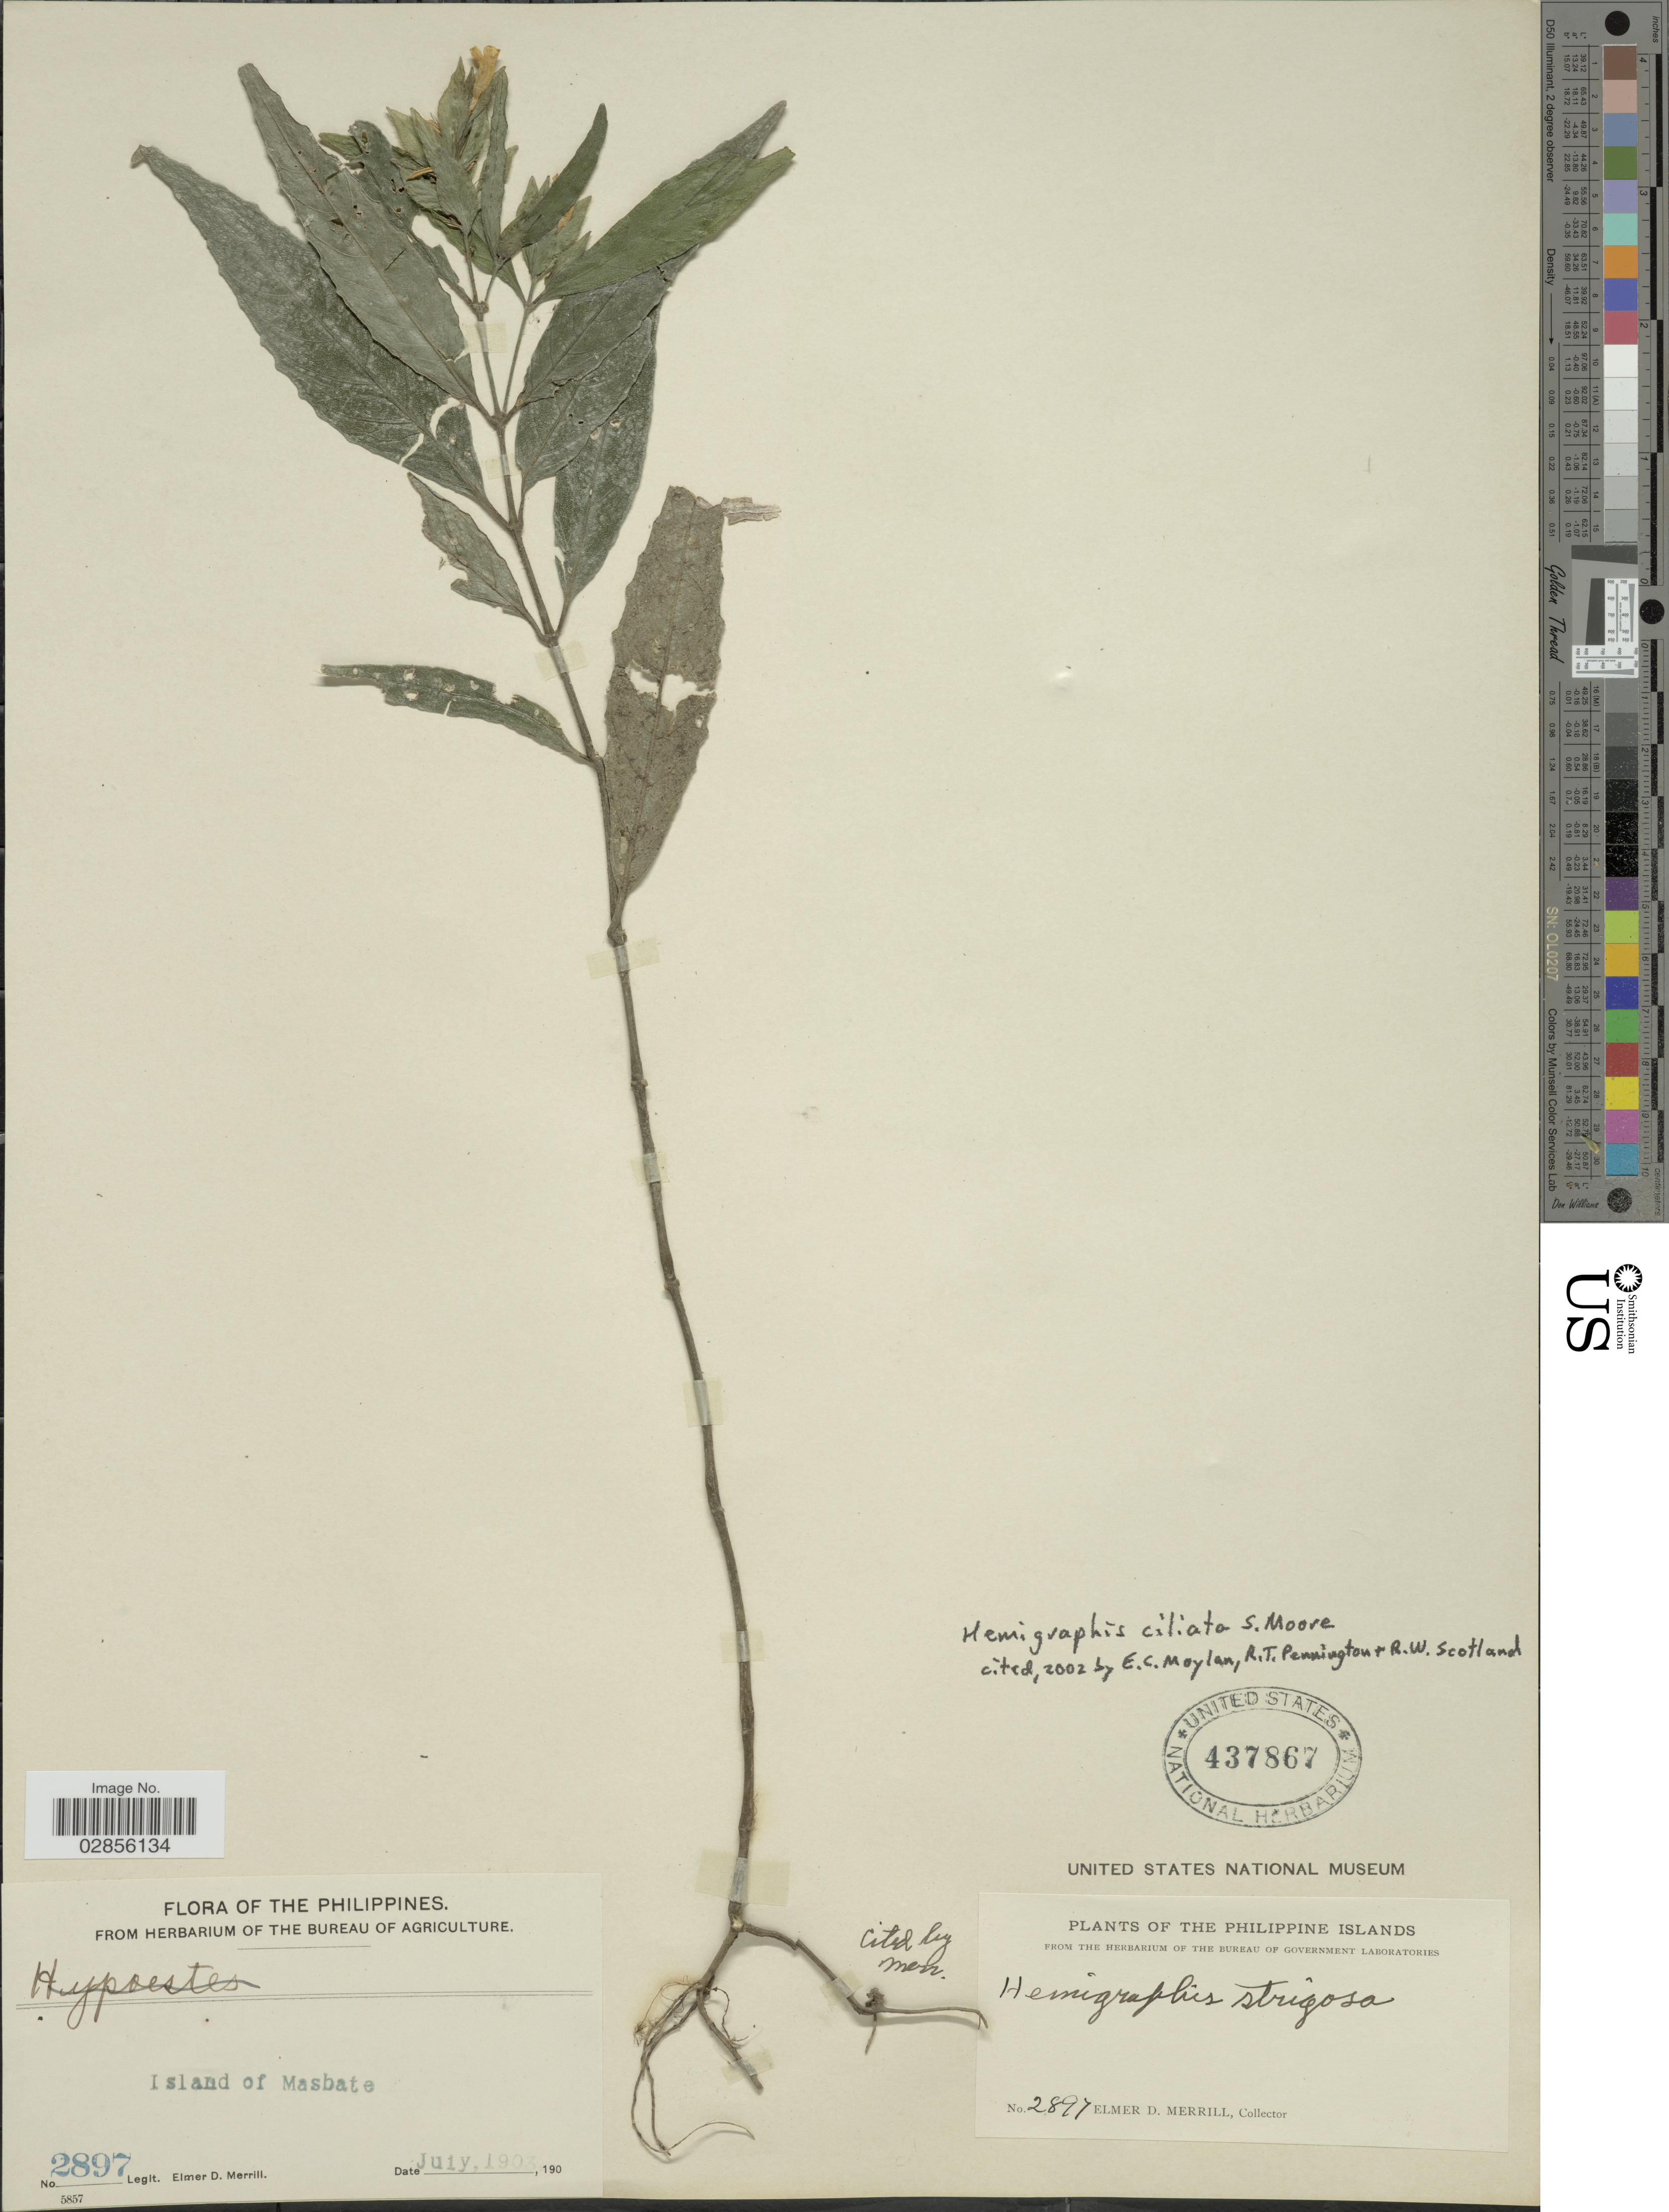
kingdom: Plantae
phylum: Tracheophyta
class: Magnoliopsida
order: Lamiales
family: Acanthaceae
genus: Hemigraphis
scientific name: Hemigraphis ciliata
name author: S. Moore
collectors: E. D. Merrill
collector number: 2897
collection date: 1903-07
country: Philippines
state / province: Bicol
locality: Island of Masbate.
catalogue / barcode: US 437867